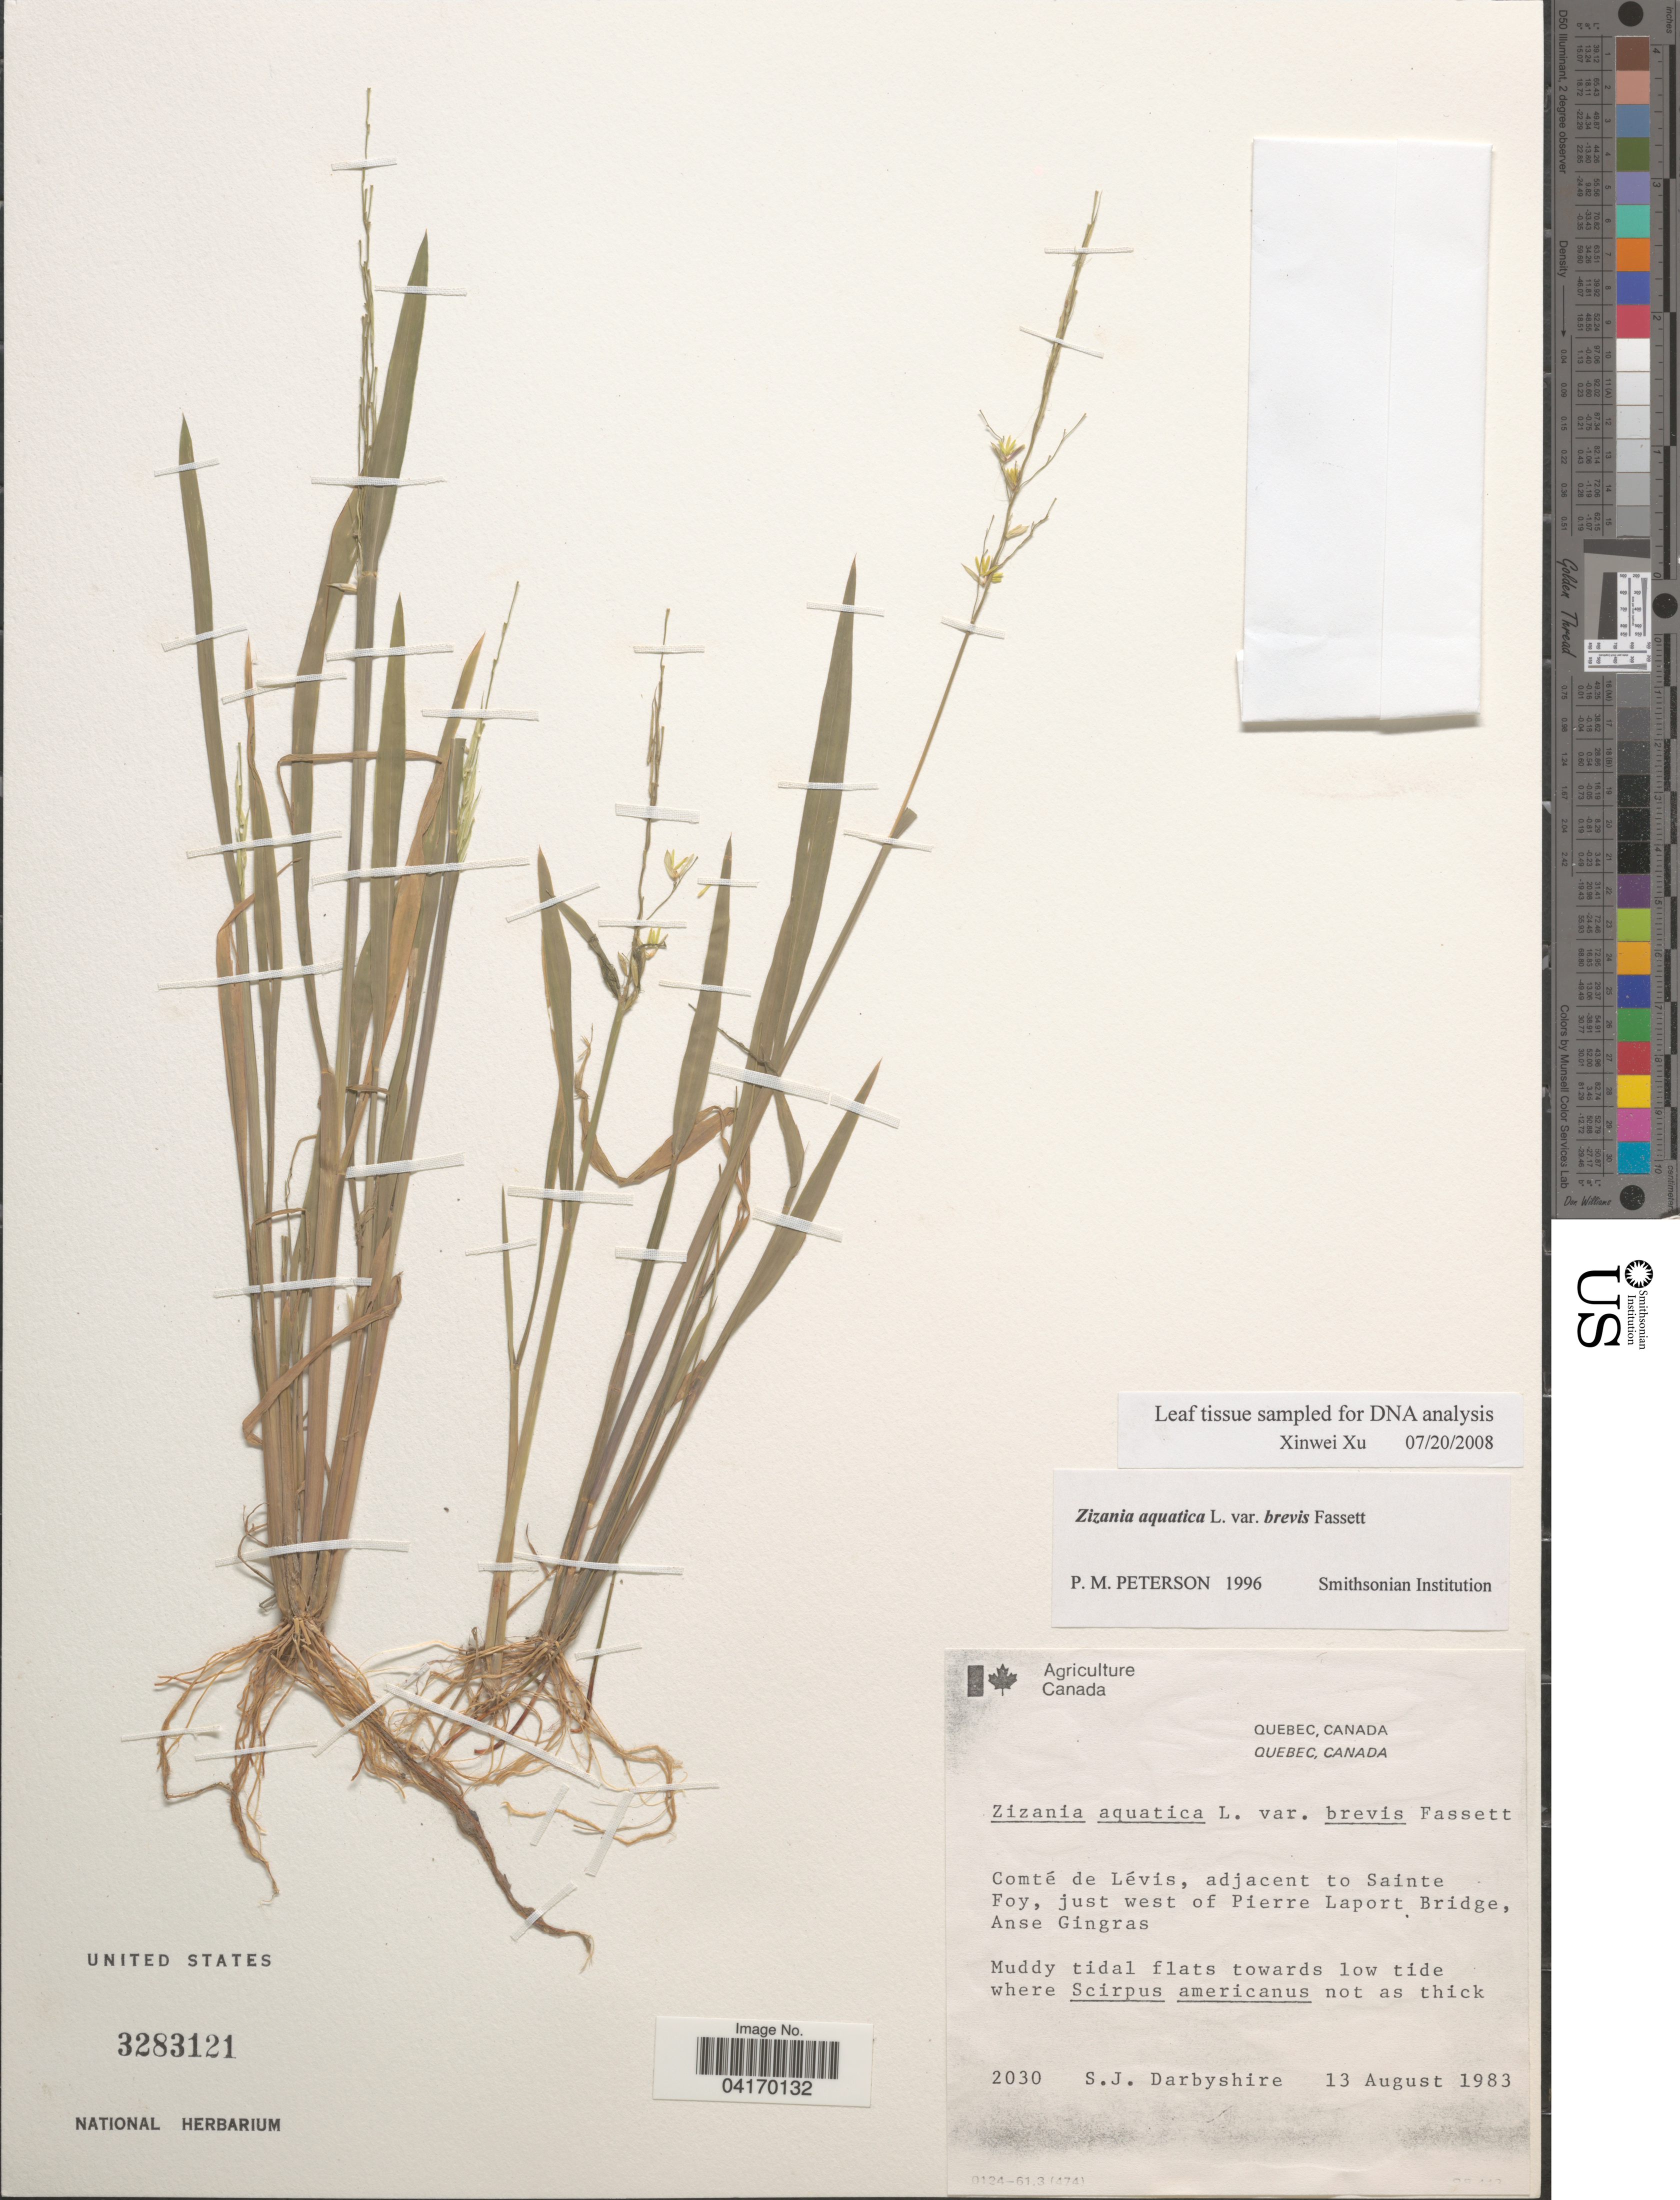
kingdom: Plantae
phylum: Tracheophyta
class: Liliopsida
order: Poales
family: Poaceae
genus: Zizania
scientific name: Zizania aquatica var. brevis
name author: Fassett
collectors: S. Darbyshire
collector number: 2030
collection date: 1983-08-13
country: Canada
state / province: Quebec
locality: Comté de Lévis, adjacent to Sainte Foy, just west of Pierre Laport Bridge, Anse Gingras.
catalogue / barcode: US 3283121